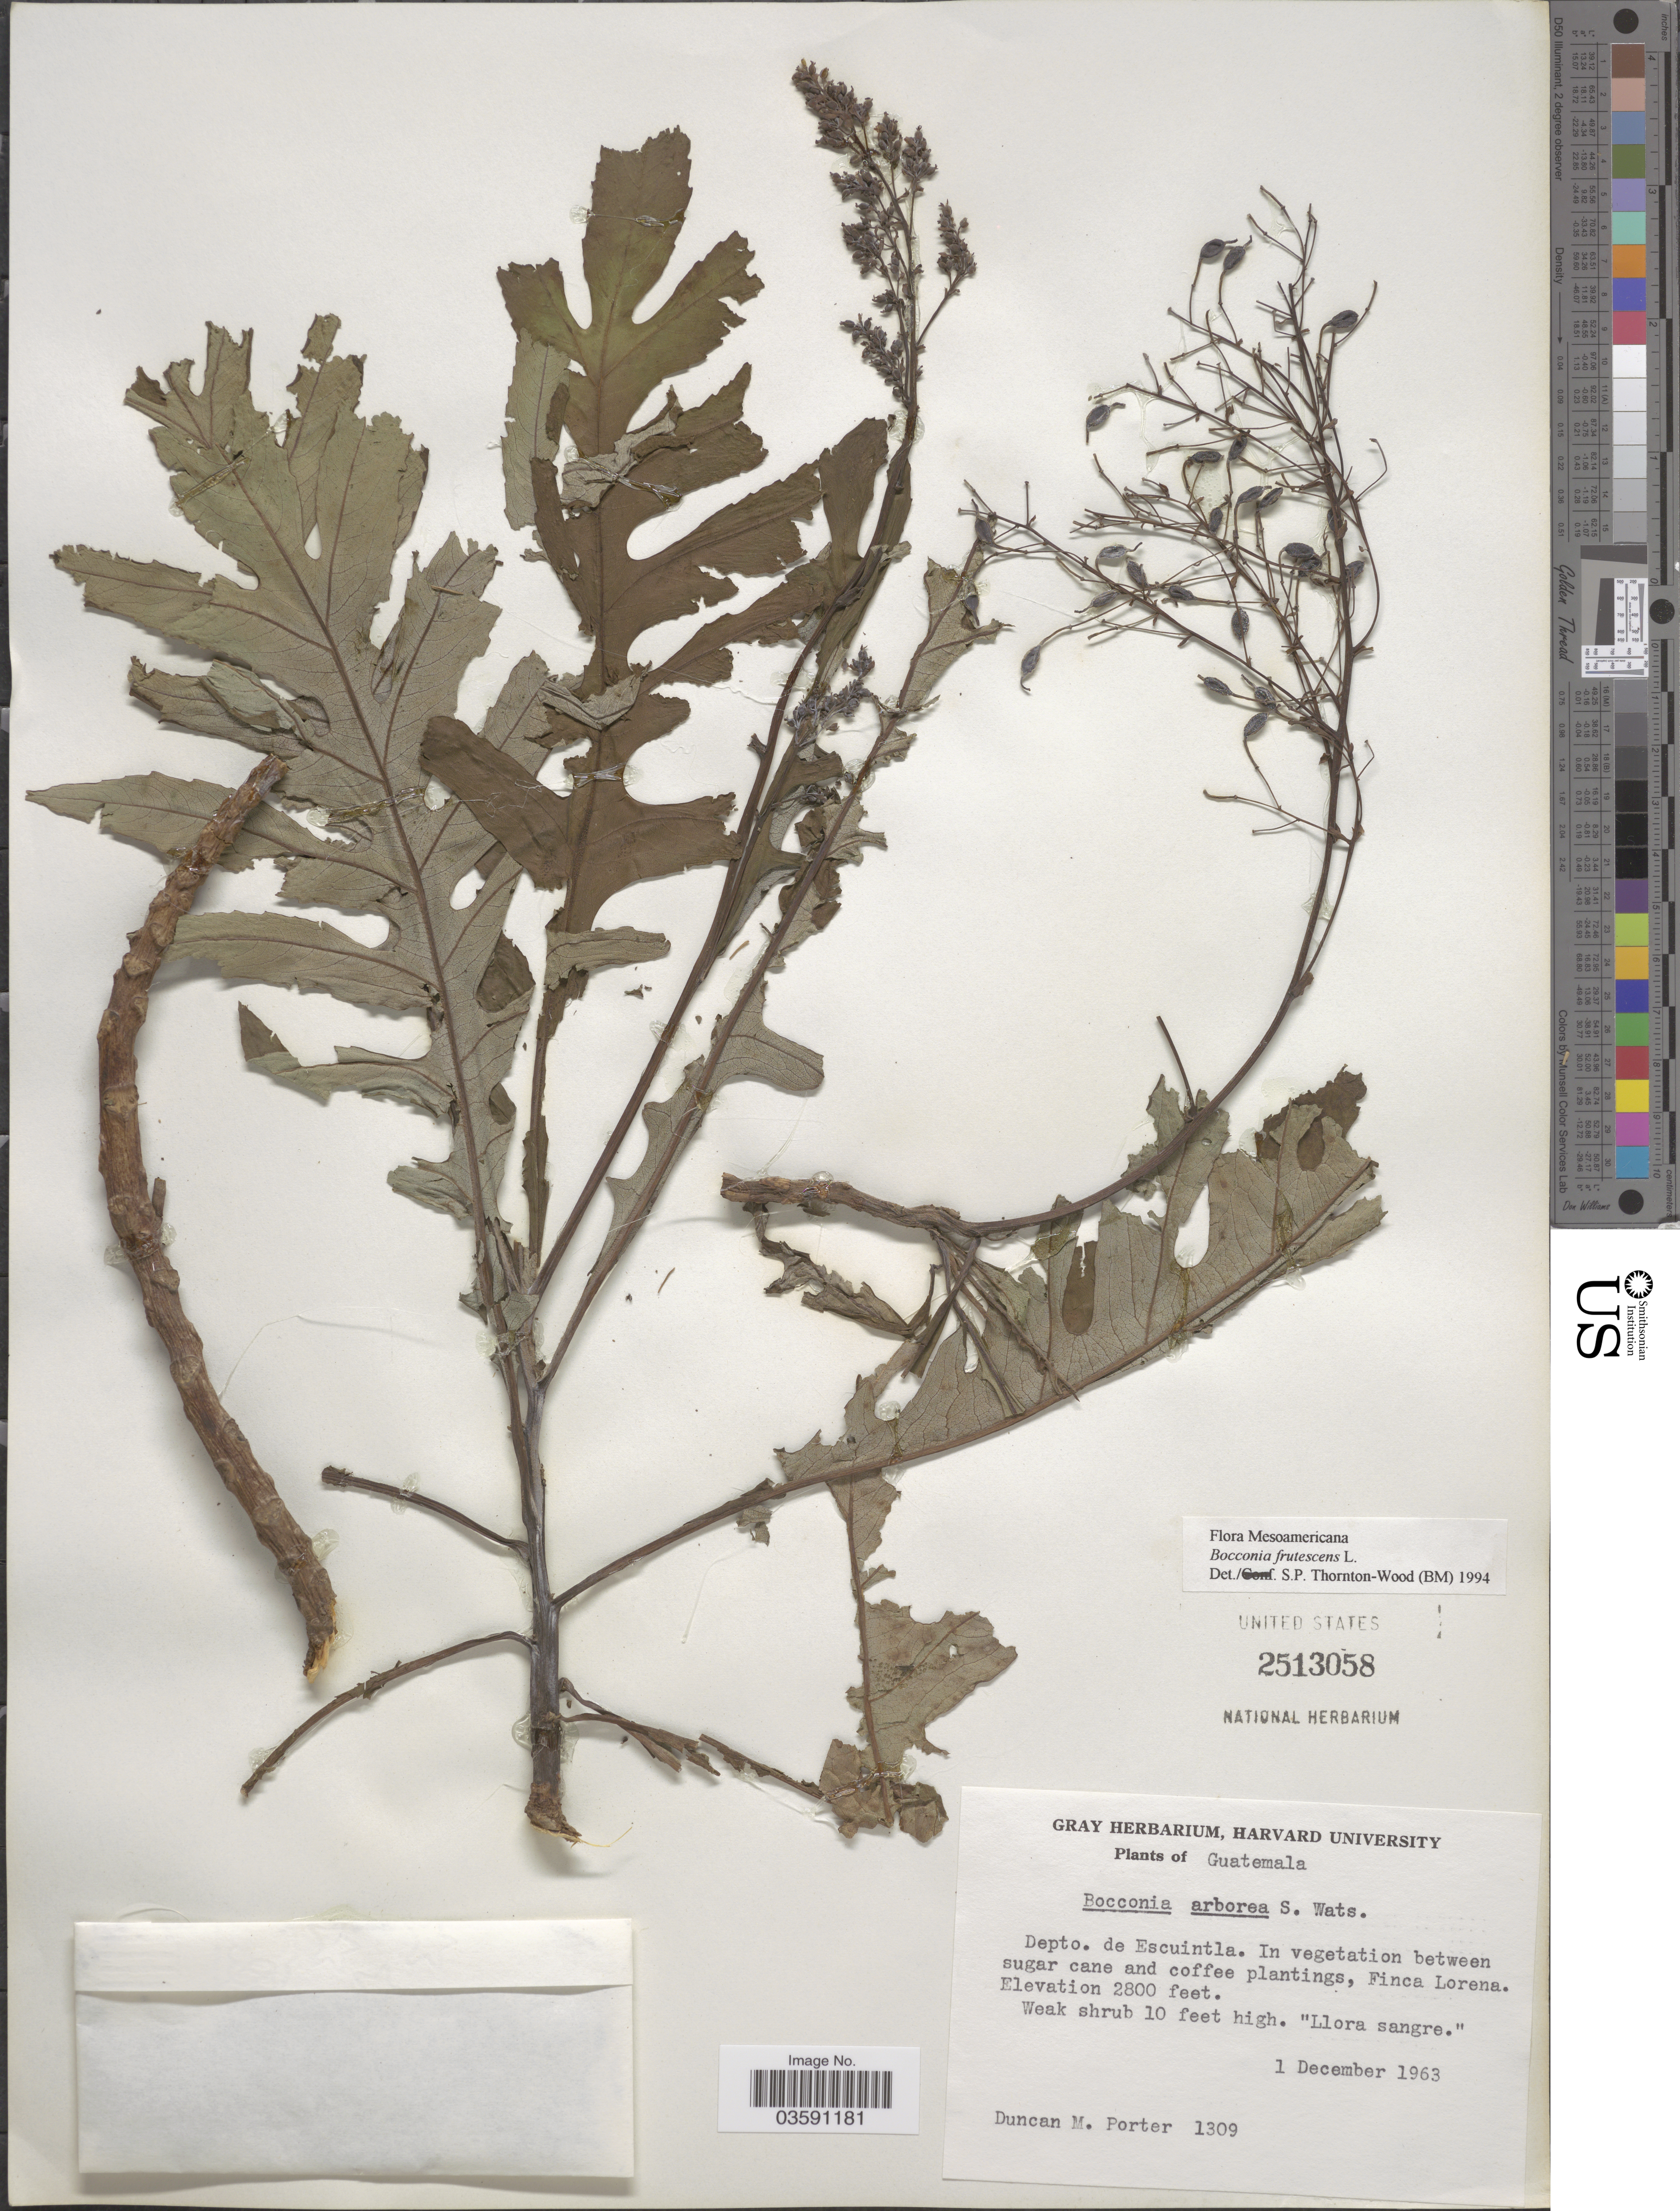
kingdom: Plantae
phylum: Tracheophyta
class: Magnoliopsida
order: Ranunculales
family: Papaveraceae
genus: Bocconia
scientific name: Bocconia frutescens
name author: L.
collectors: D. Porter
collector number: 1309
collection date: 1963-12-01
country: Guatemala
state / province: Escuintla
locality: Depto. de Escuintla. In vegetation between sugar cane and coffee plantings, Finca Lorena.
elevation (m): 853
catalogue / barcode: US 2513058